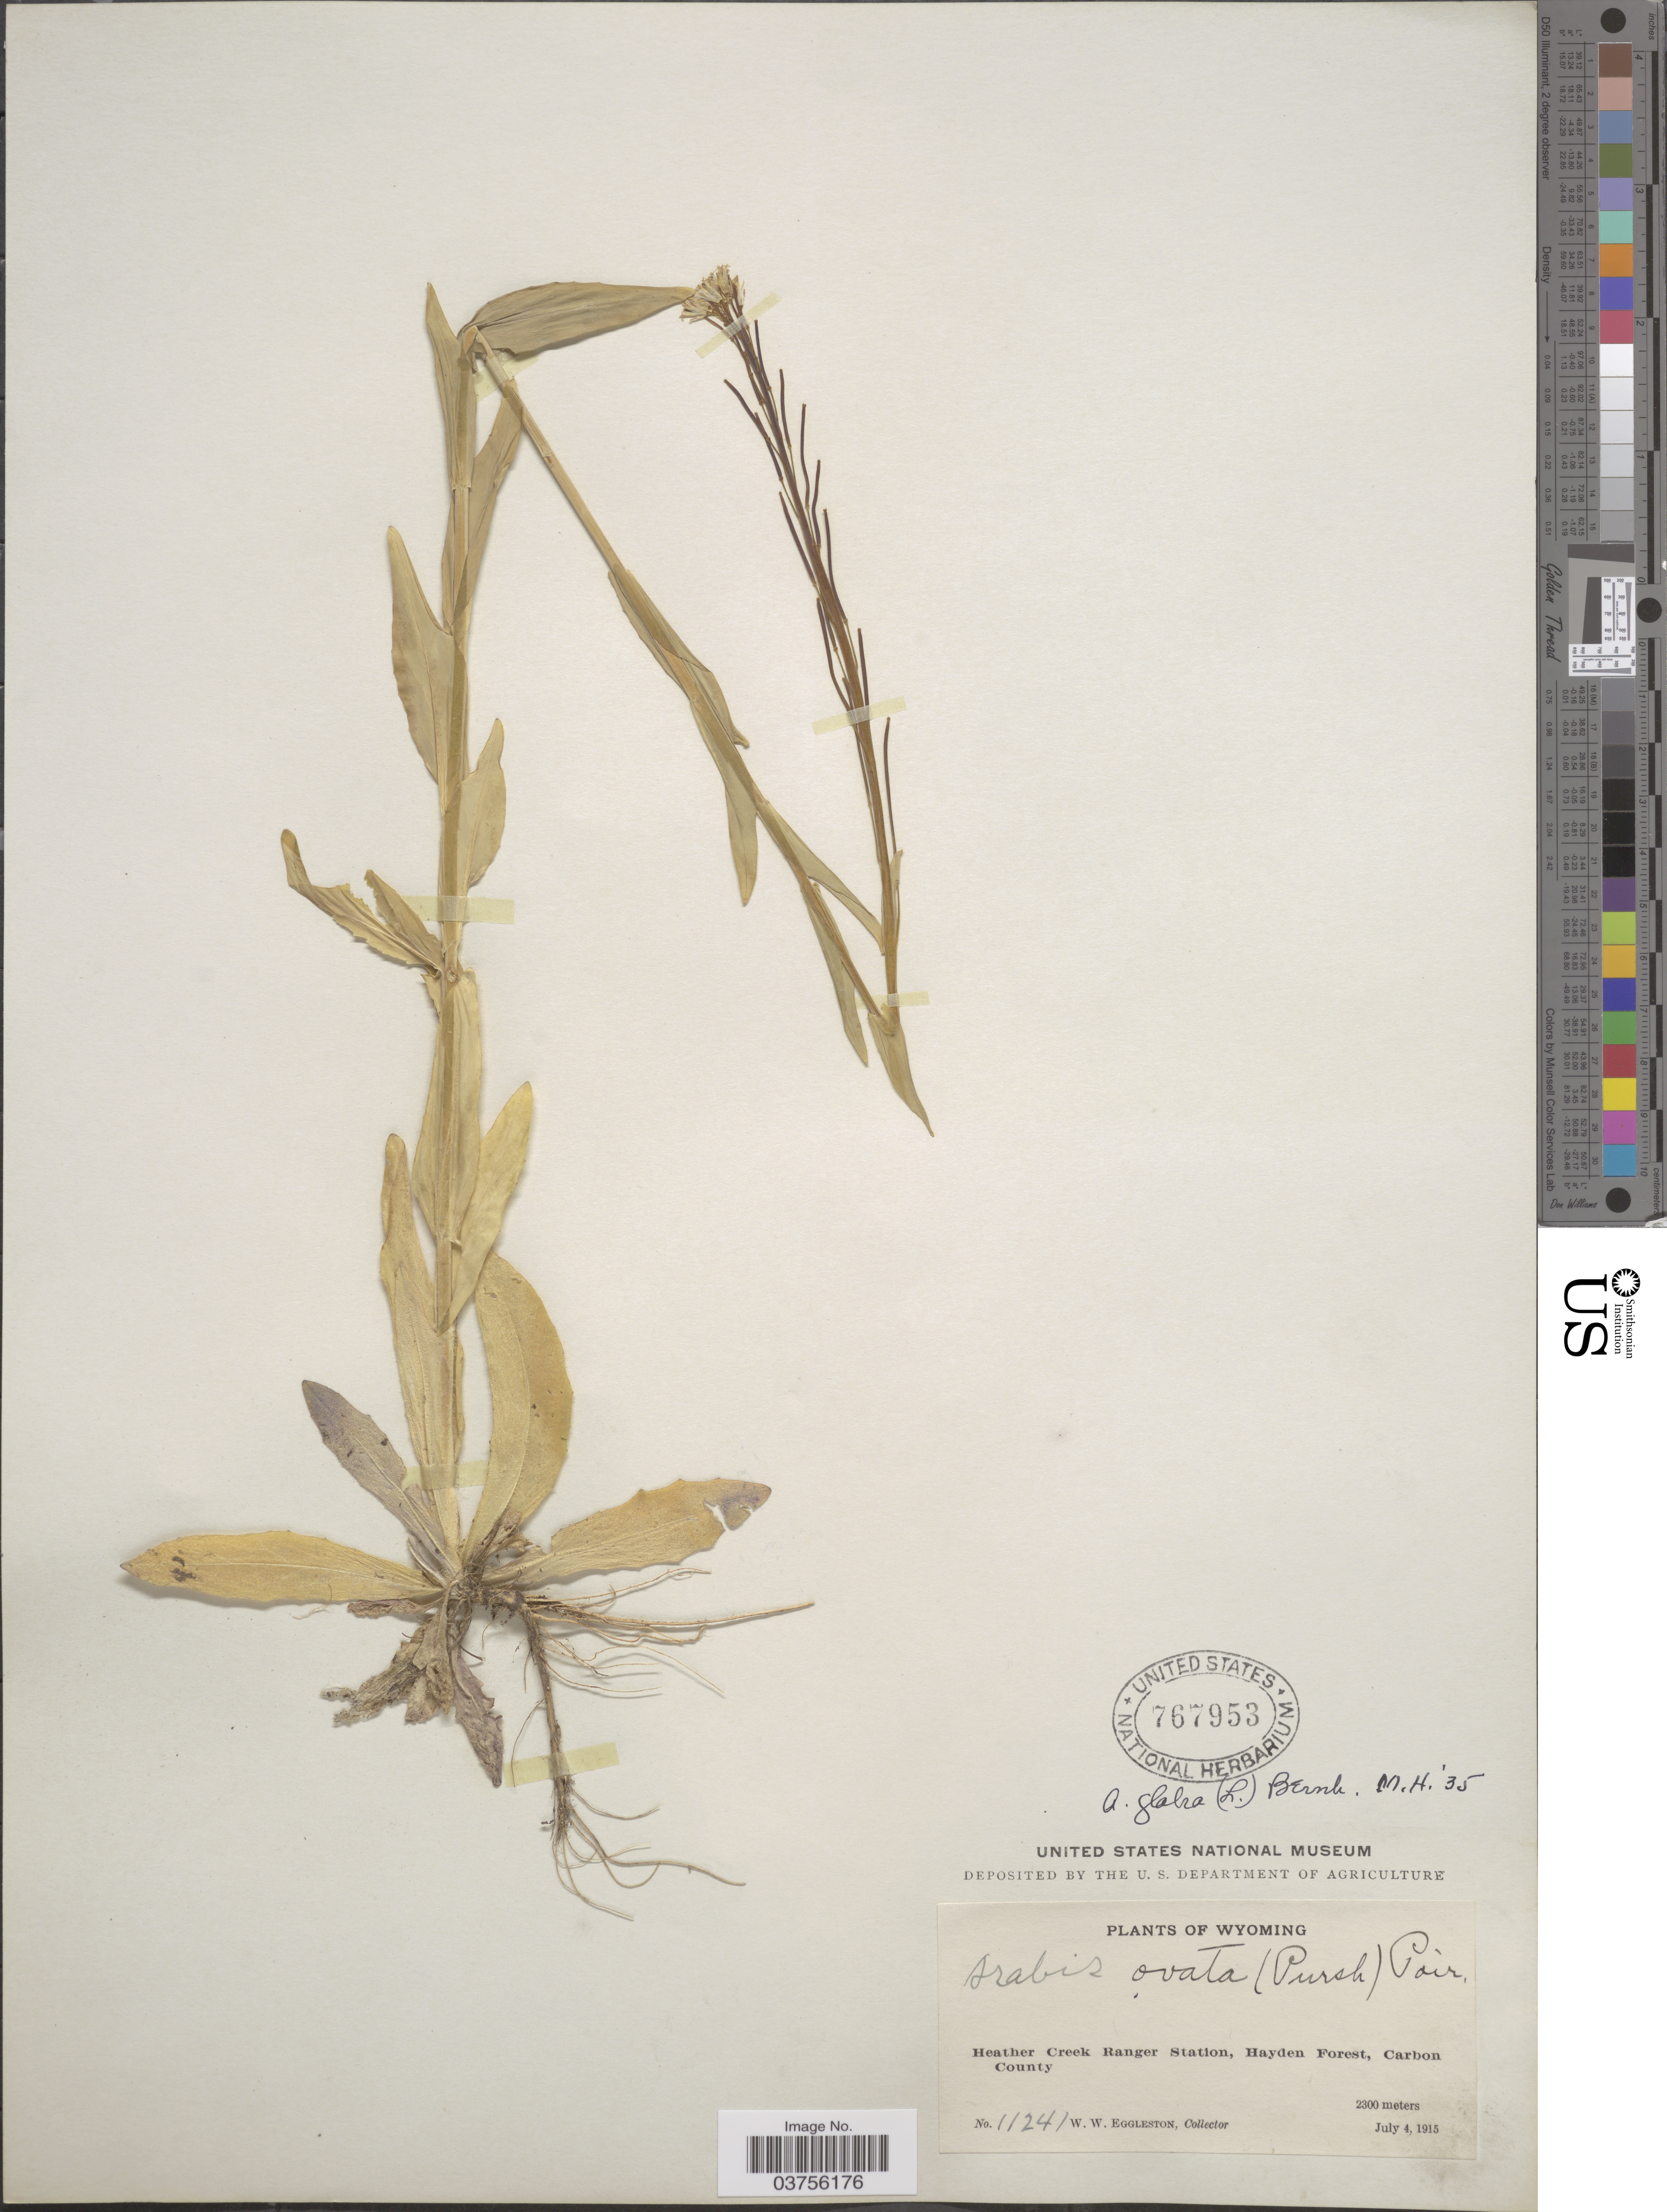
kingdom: Plantae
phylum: Tracheophyta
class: Magnoliopsida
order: Brassicales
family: Brassicaceae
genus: Turritis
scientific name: Turritis glabra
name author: L.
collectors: W. W. Eggleston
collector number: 11241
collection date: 1915-07-04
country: United States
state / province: Wyoming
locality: Heather Creek Ranger Station, Hayden Forest, Carbon County.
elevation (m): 2300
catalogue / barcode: US 767953